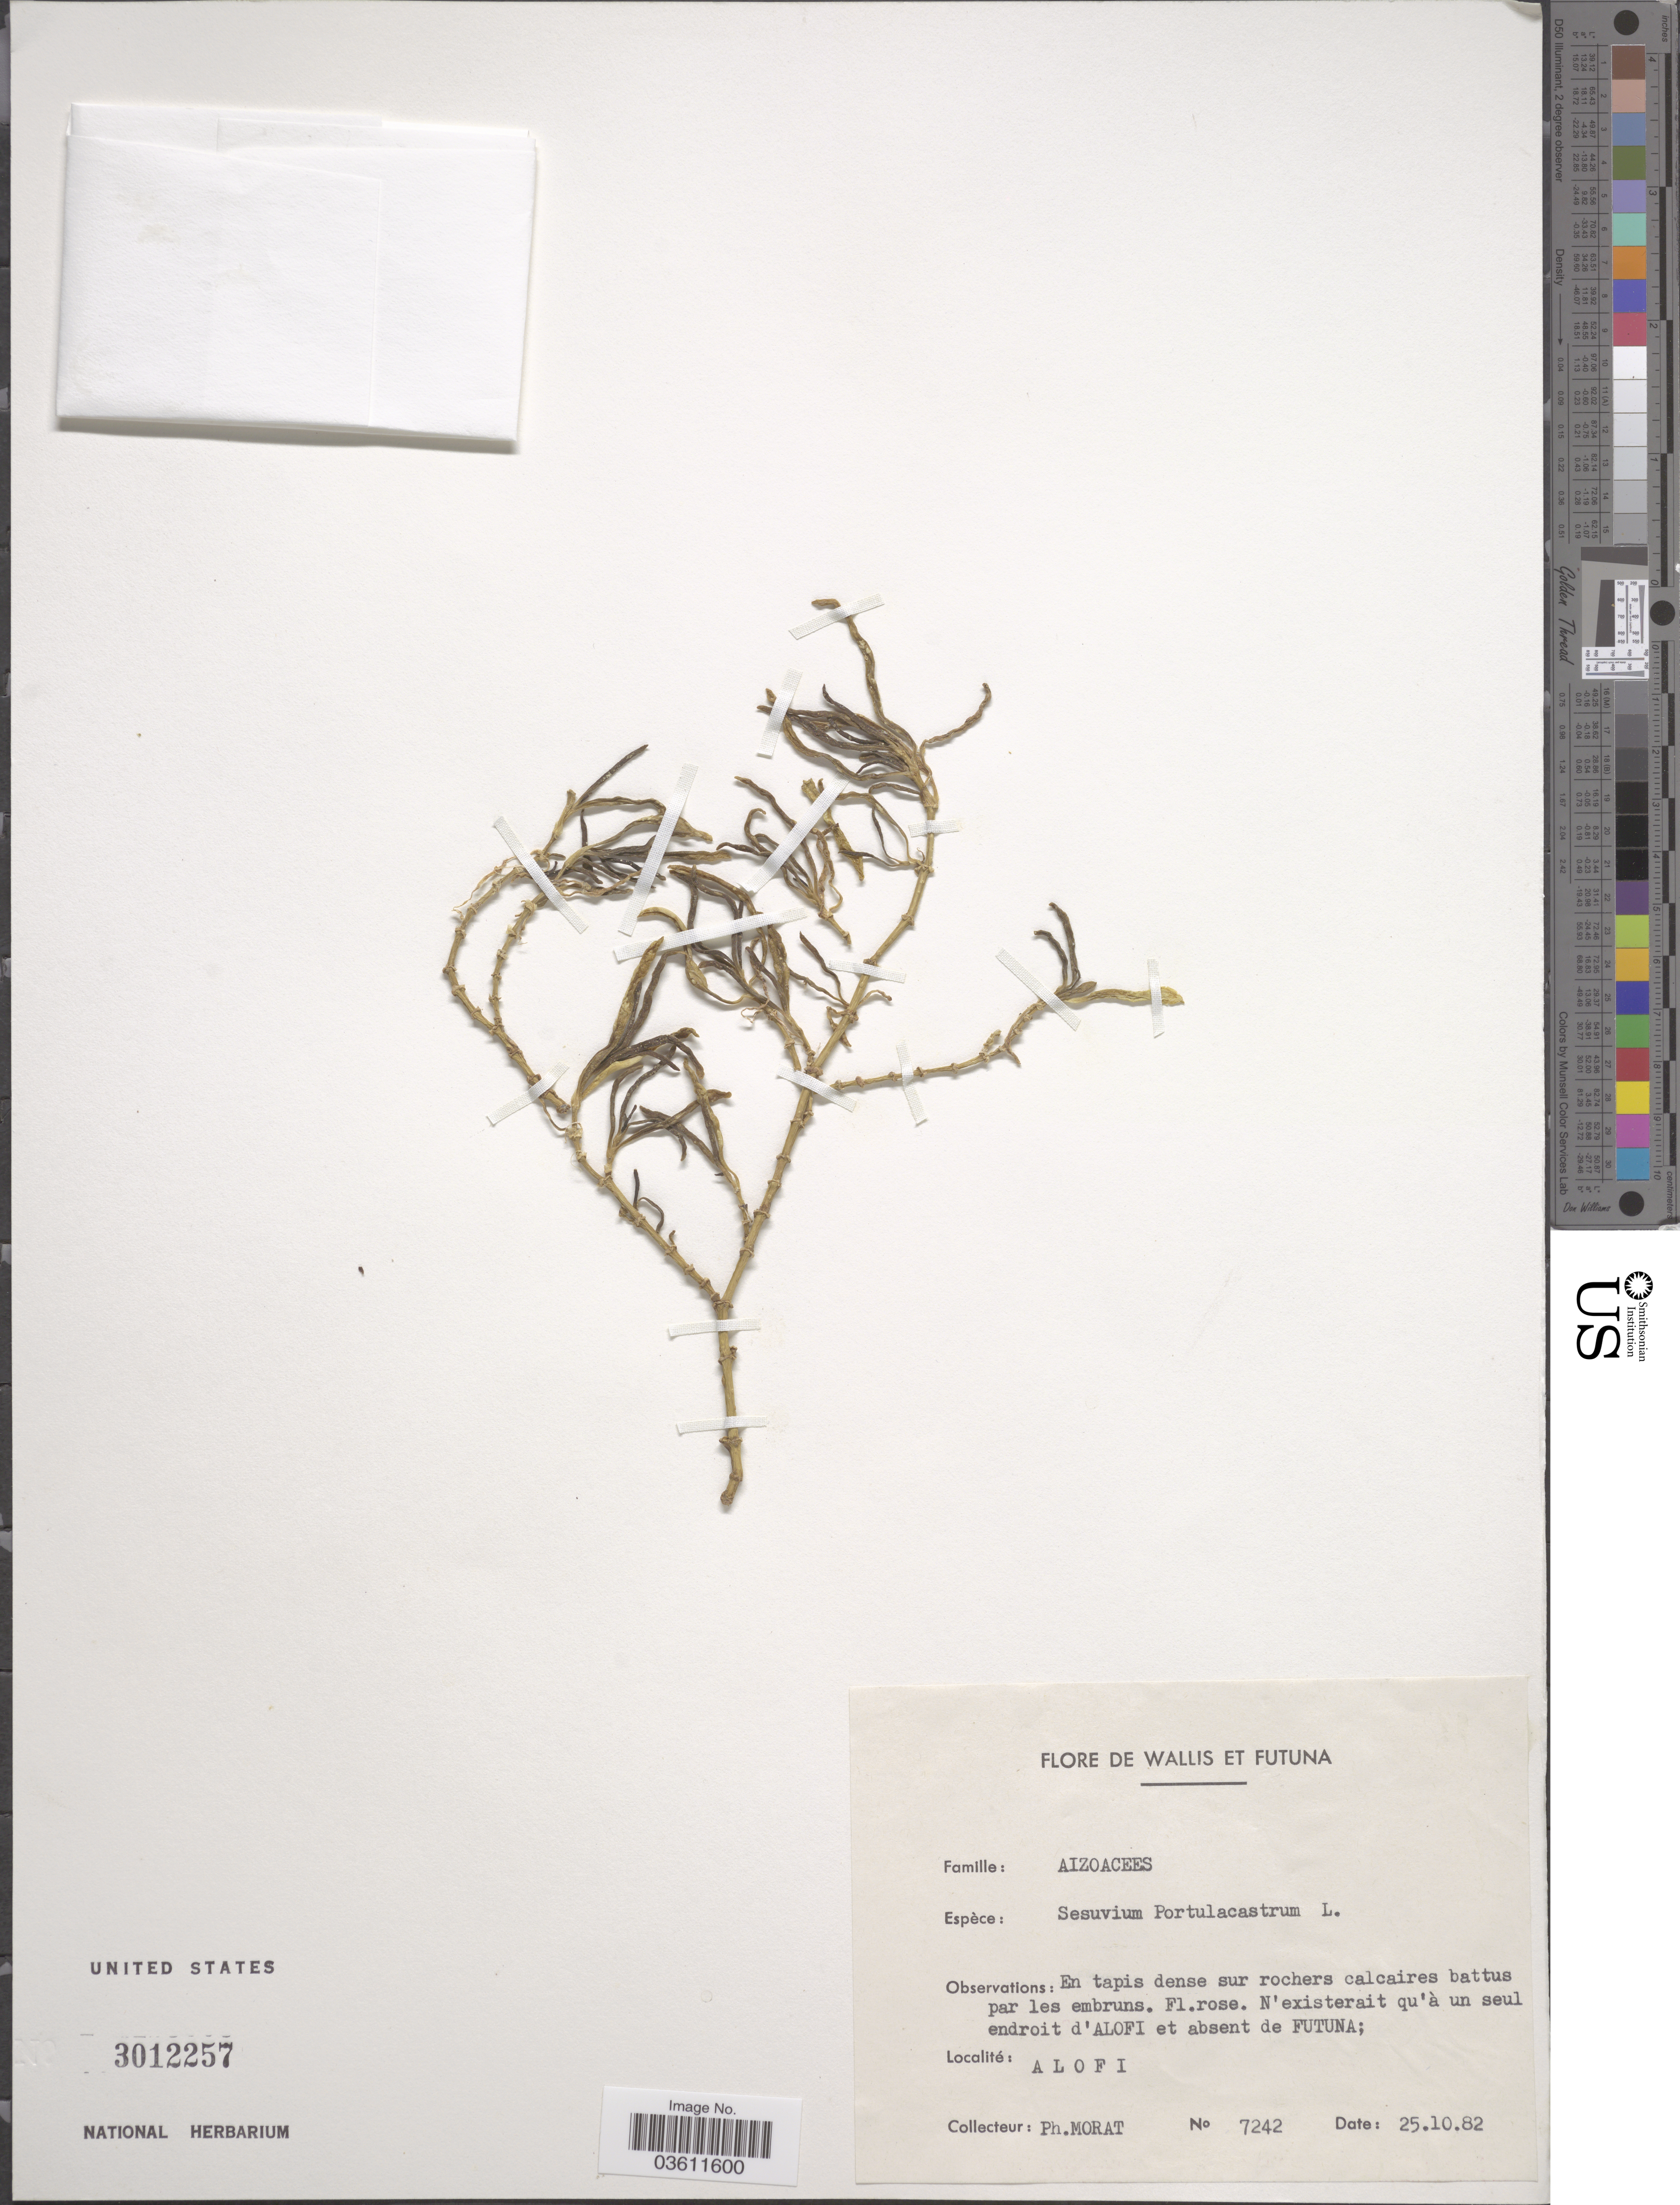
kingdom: Plantae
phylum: Tracheophyta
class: Magnoliopsida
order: Caryophyllales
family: Aizoaceae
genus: Sesuvium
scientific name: Sesuvium portulacastrum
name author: (L.) L.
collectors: P. Morat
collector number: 7242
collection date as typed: Transcribed d/m/y: 25/10/82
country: Wallis and Futuna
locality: Wallis et Futuna. N' existerait qu'à un seul endroit d'Alofi et absent de Futuna. Alofi.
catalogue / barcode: US 3012257